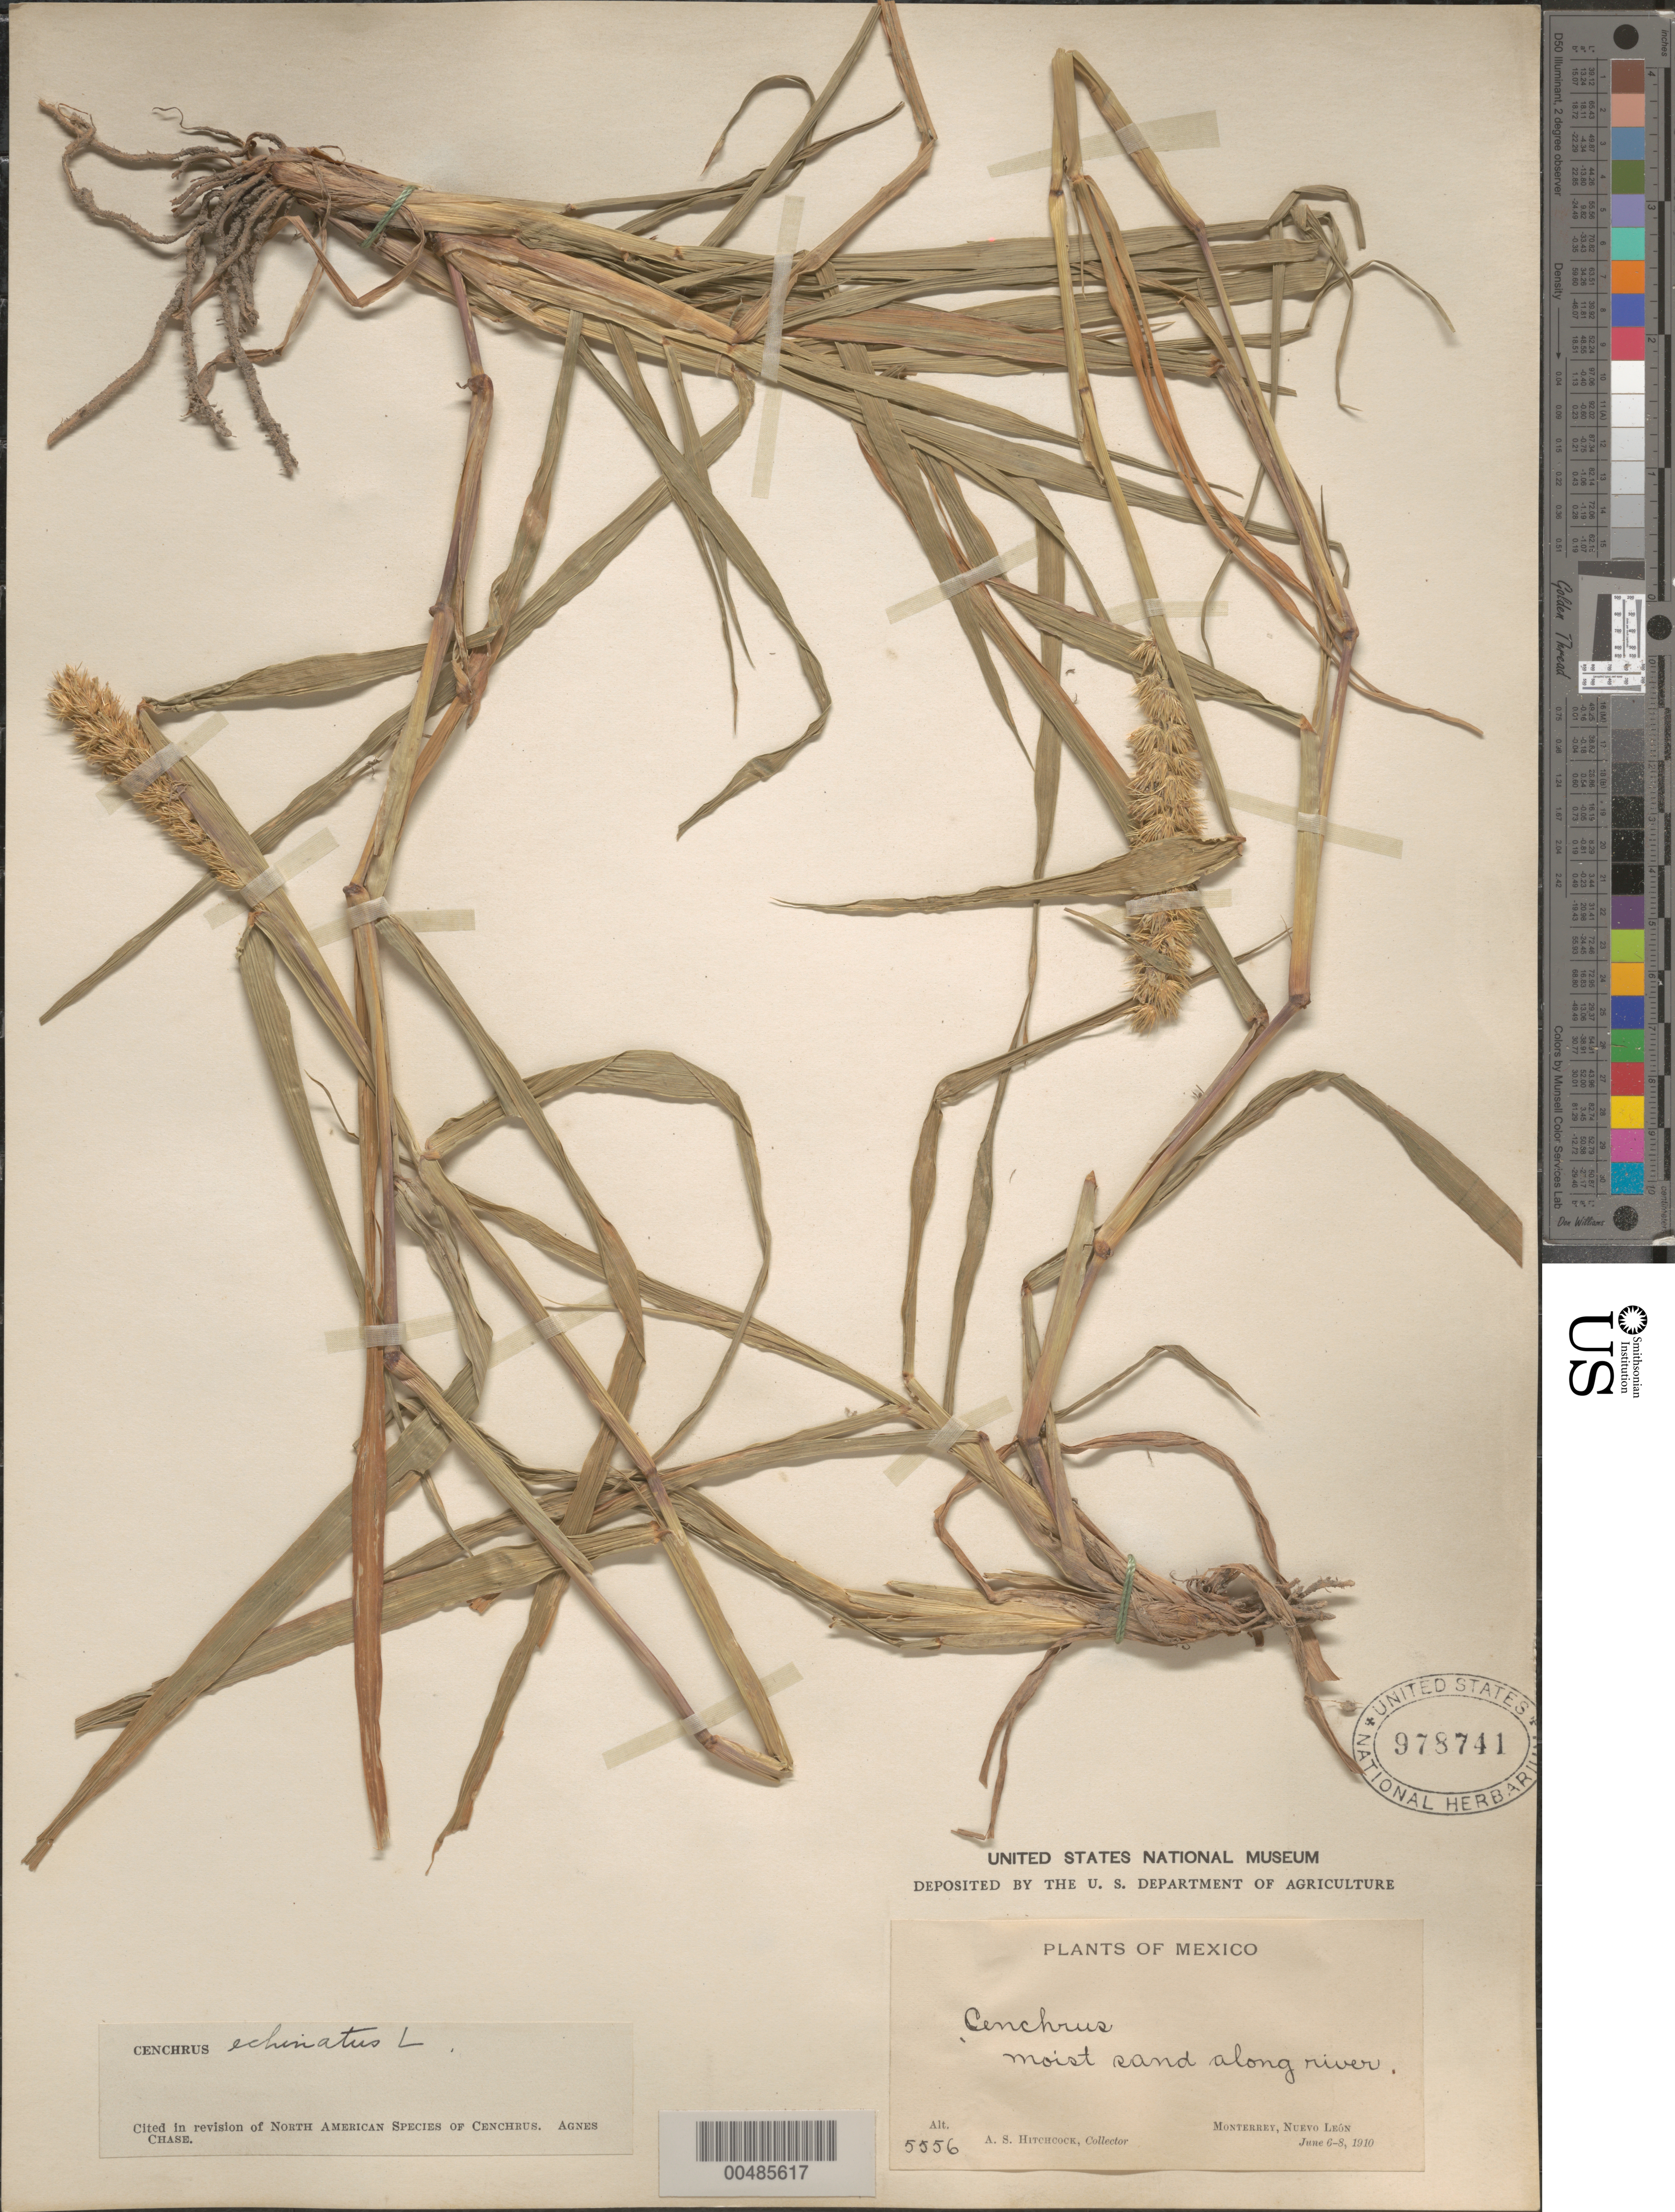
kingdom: Plantae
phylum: Tracheophyta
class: Liliopsida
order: Poales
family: Poaceae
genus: Cenchrus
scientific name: Cenchrus echinatus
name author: L.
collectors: A. S. Hitchcock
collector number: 5556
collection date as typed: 6 Jun 1910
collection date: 1910-06-06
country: Mexico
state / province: Nuevo León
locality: Monterrey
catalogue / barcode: US 978741